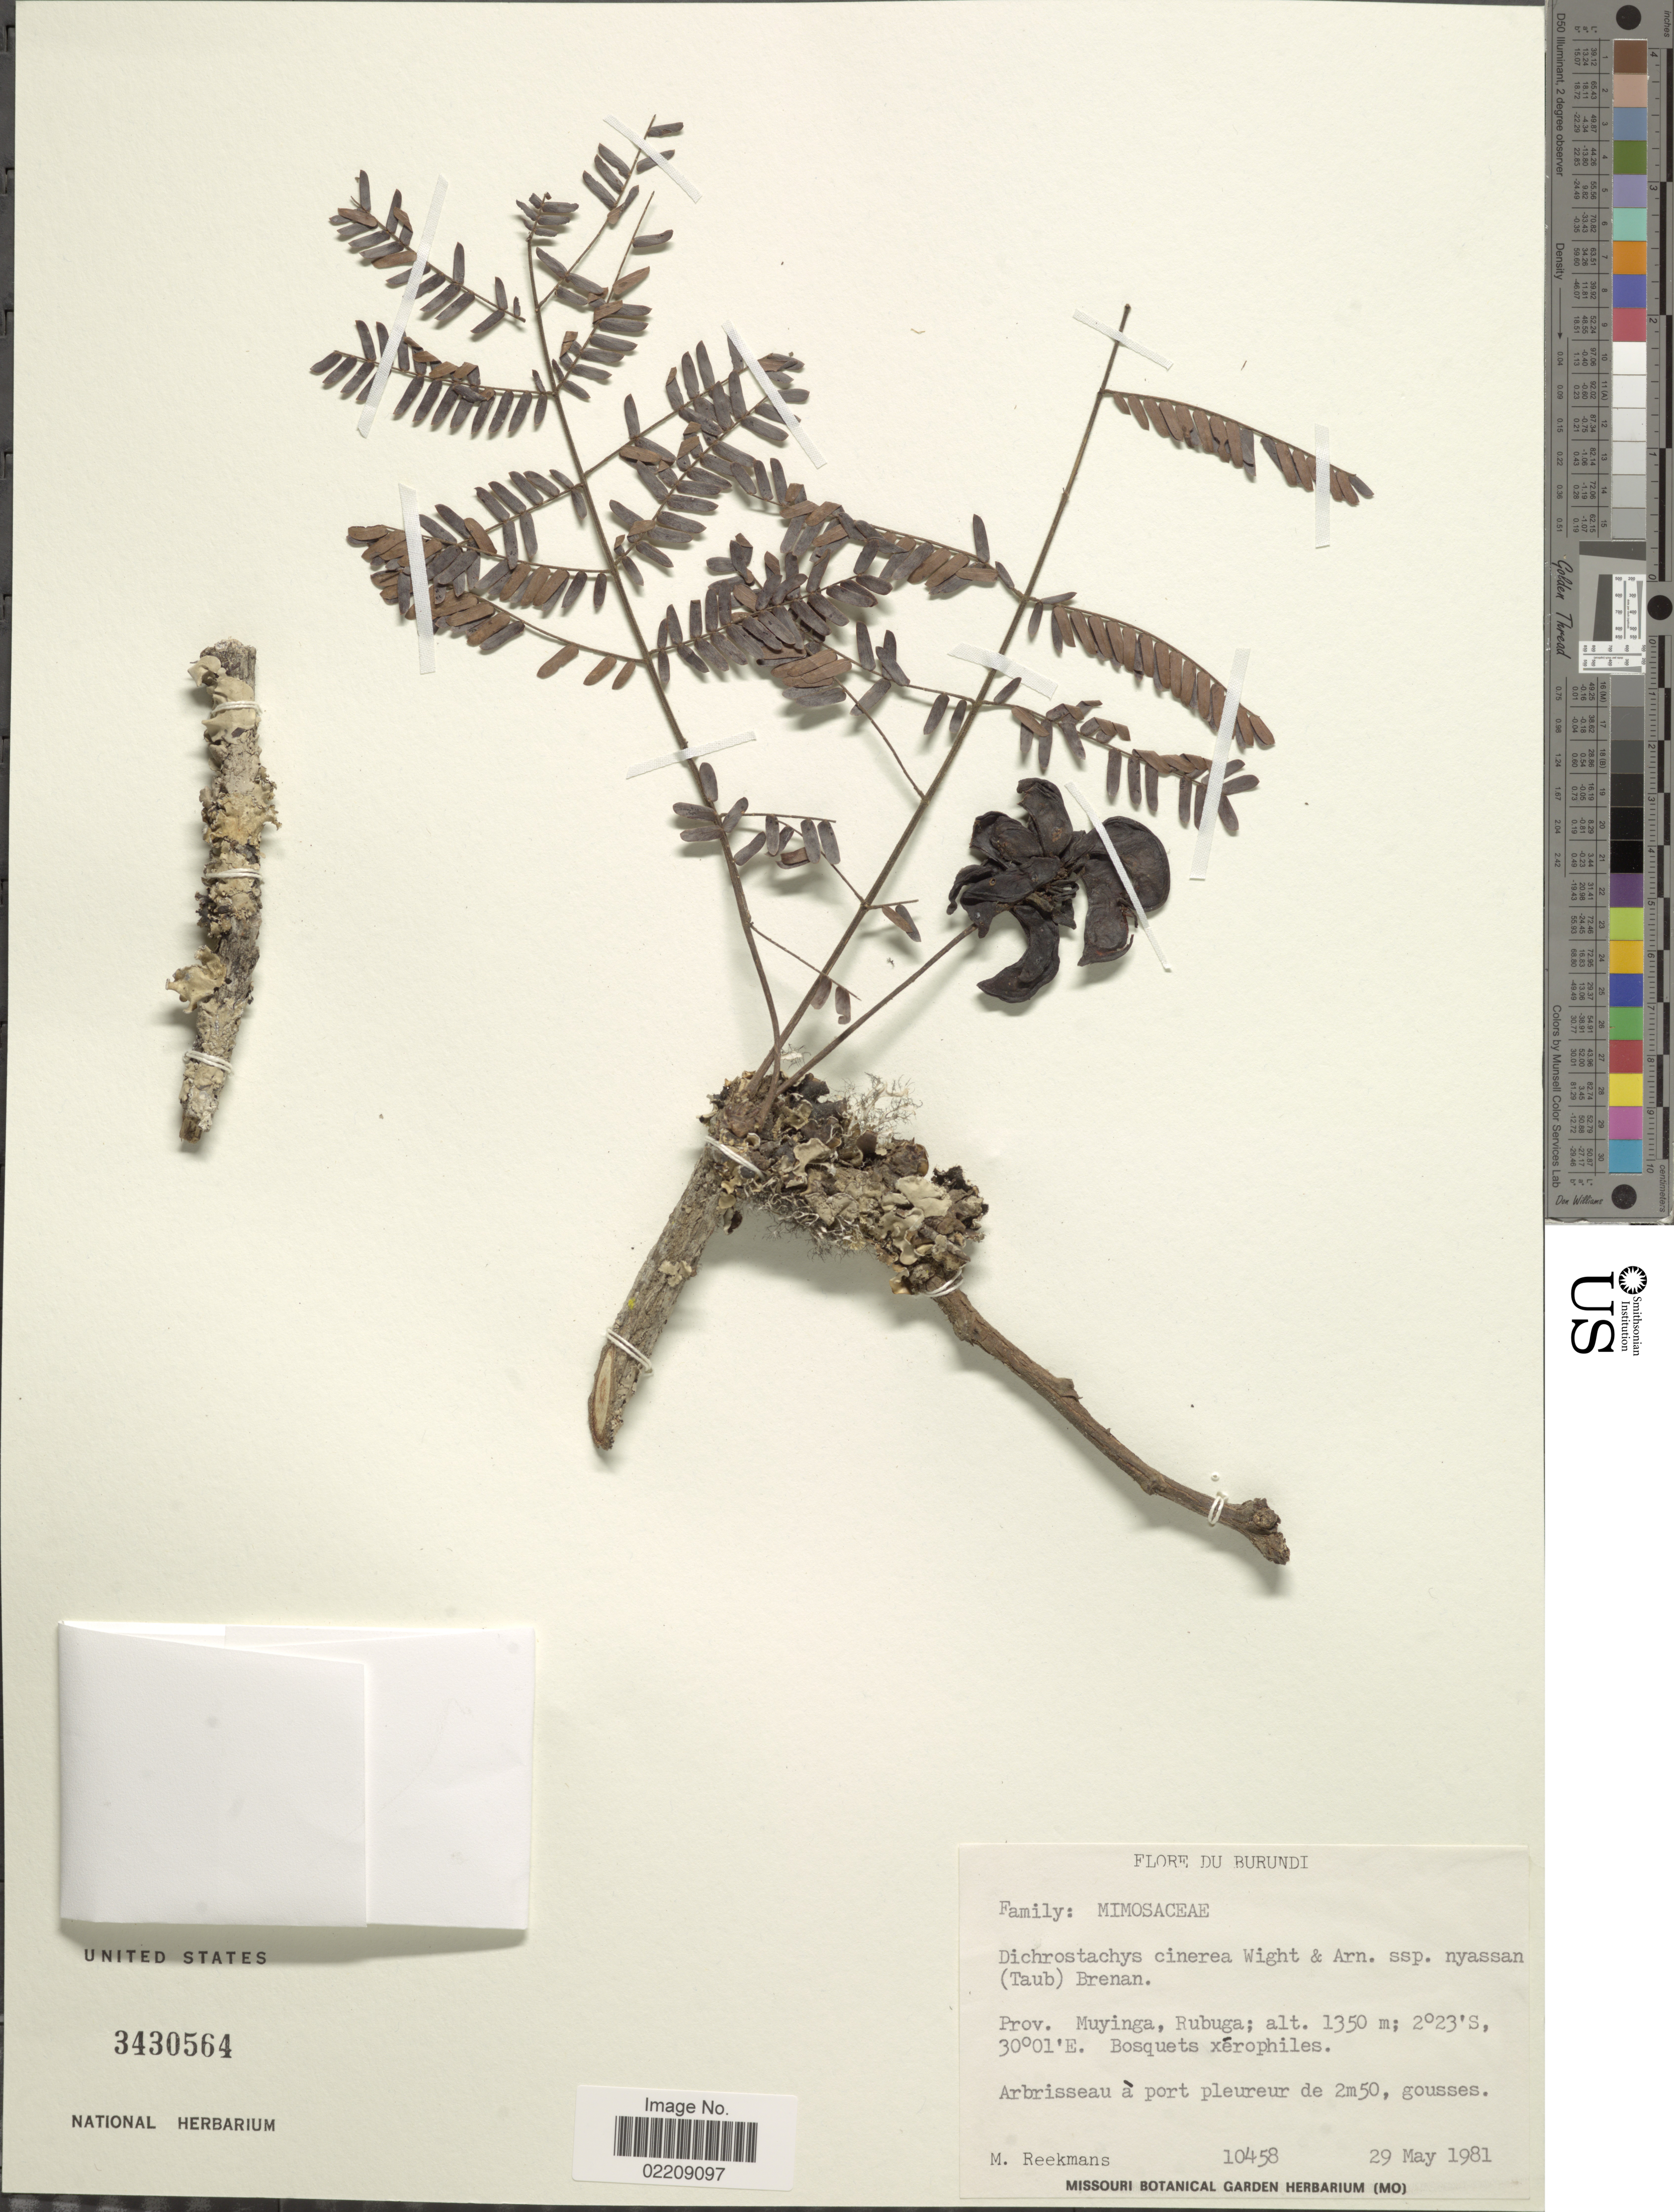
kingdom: Plantae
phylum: Tracheophyta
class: Magnoliopsida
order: Fabales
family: Fabaceae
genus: Dichrostachys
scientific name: Dichrostachys cinerea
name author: (L.) Wight & Arn.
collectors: M. Reekmans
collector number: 10458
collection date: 1981-05-29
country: Burundi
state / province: Muyinga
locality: Rubuga, Bosquets xérophiles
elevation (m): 1350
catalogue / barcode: US 3430564